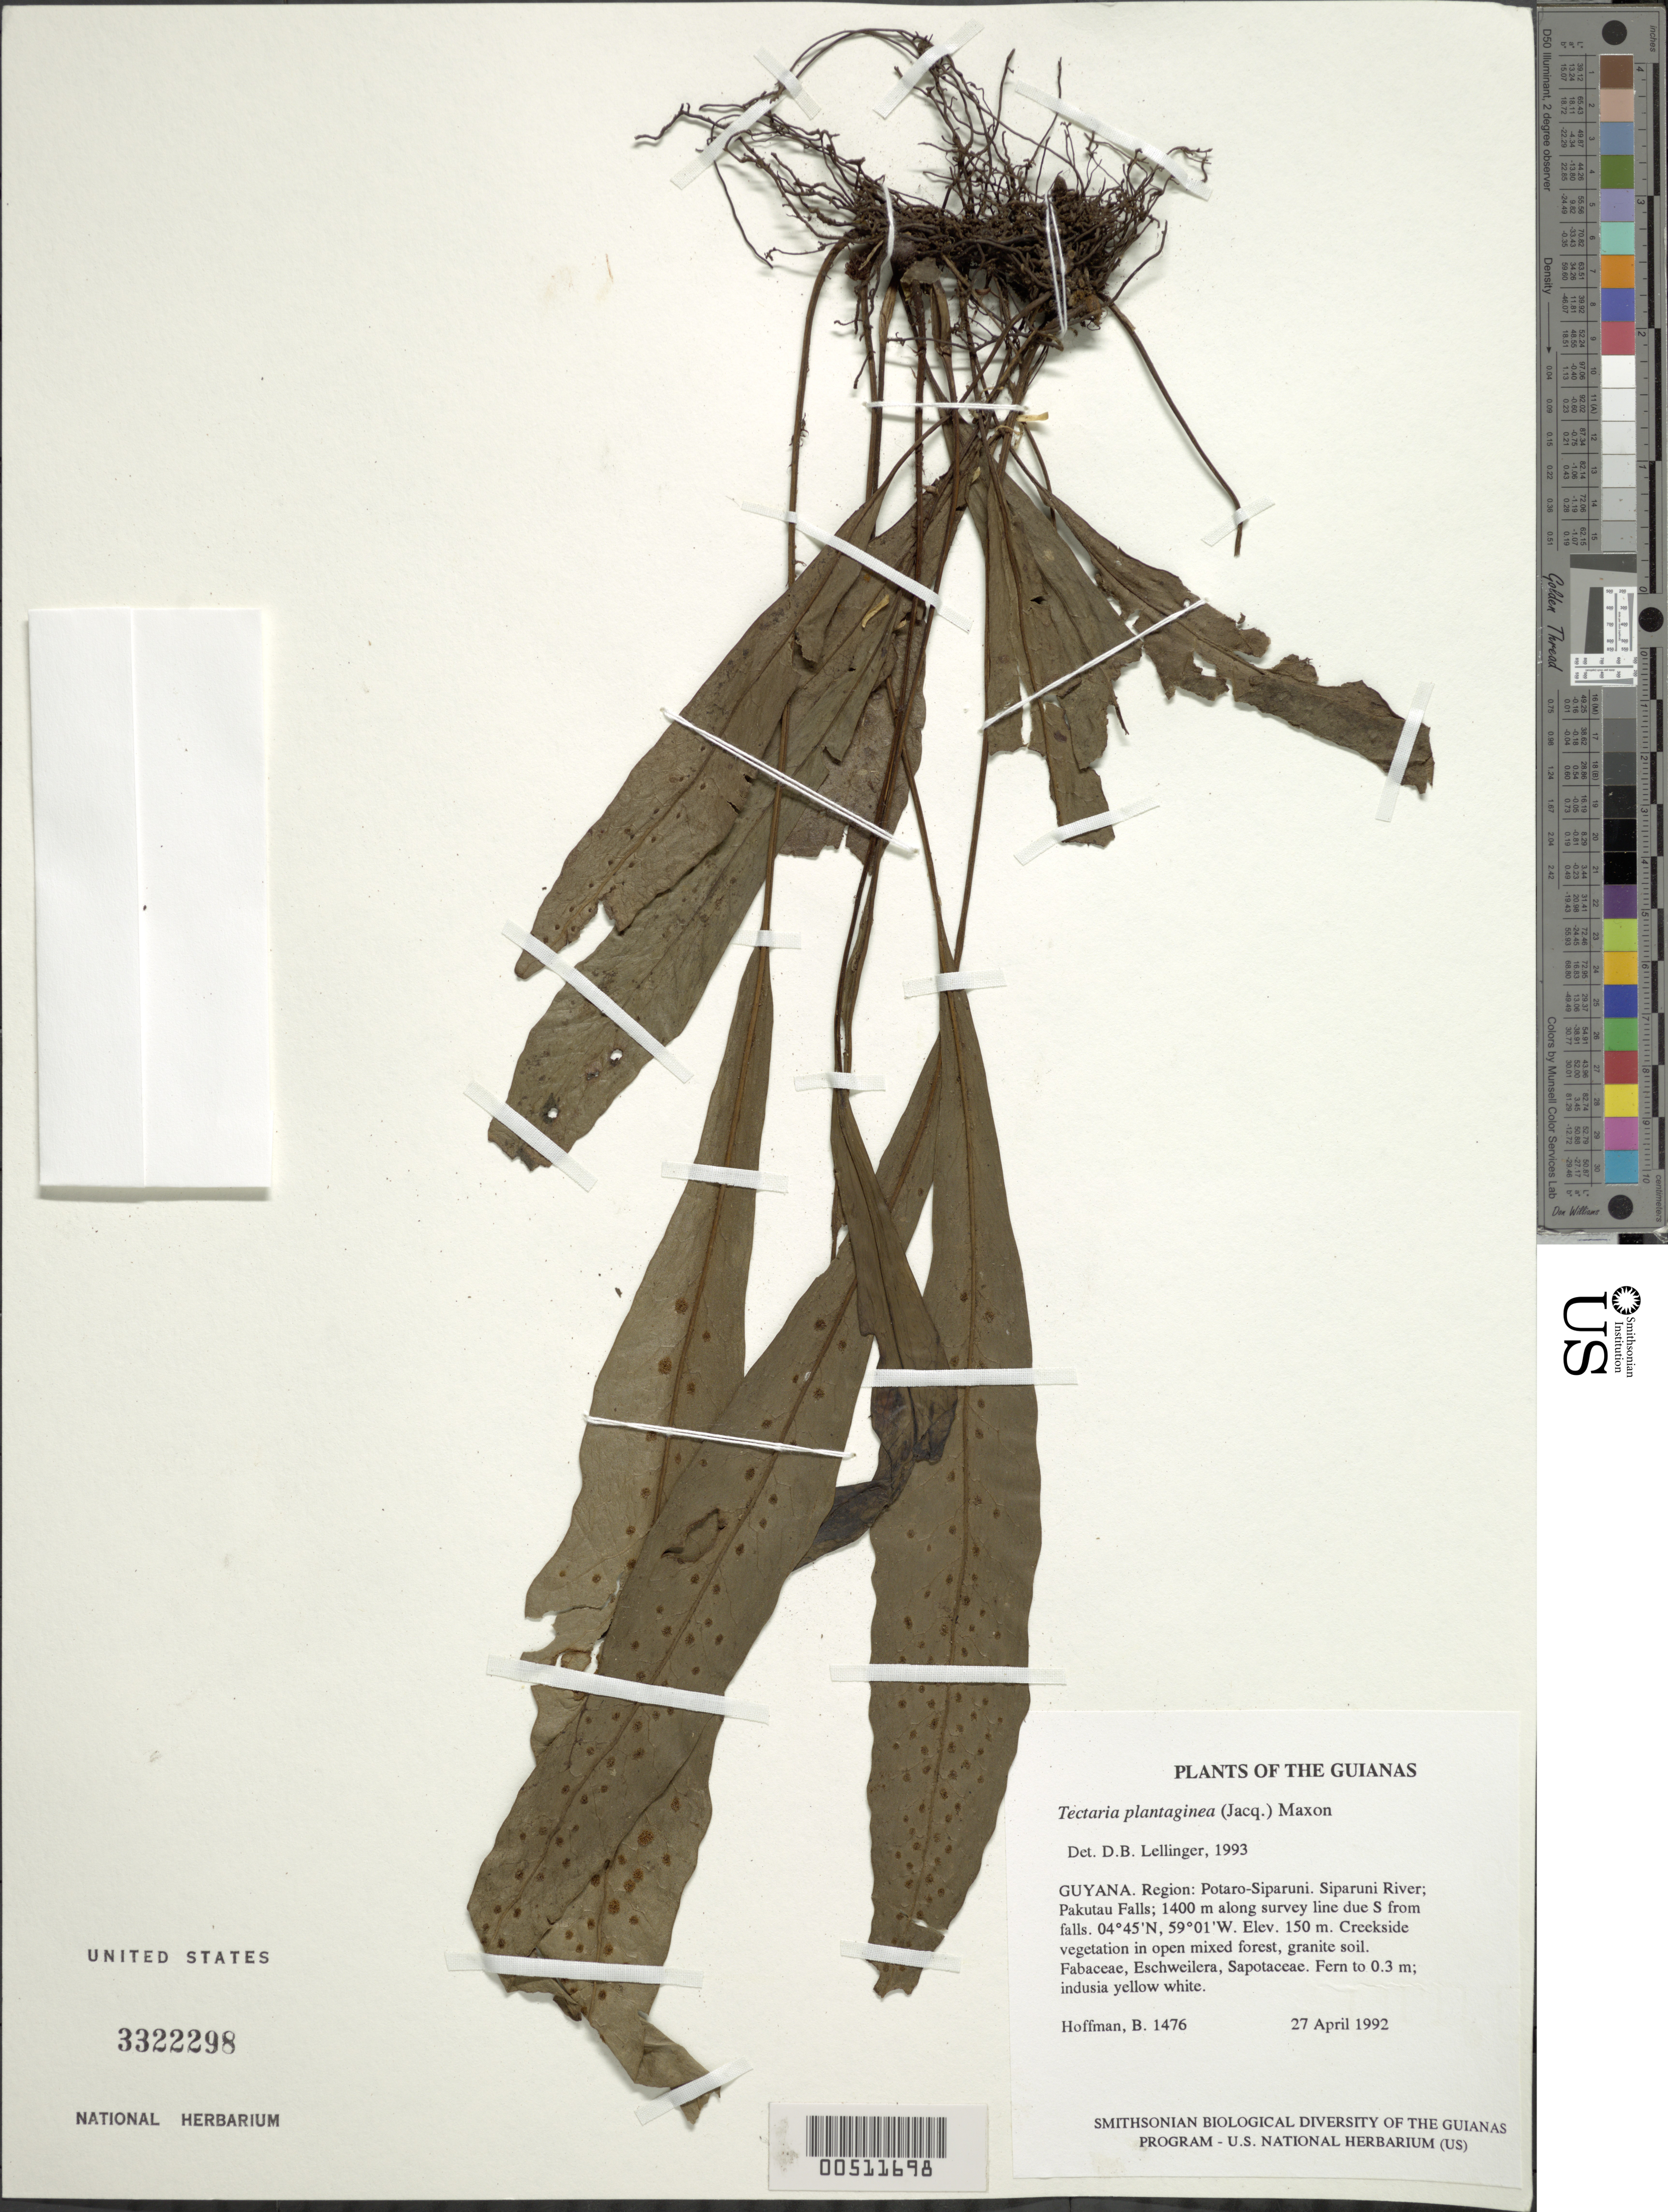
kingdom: Plantae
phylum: Tracheophyta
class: Polypodiopsida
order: Polypodiales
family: Tectariaceae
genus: Tectaria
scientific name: Tectaria plantaginea var. macrocarpa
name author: (Fée) C.V. Morton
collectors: B. Hoffman, R. T. Pennington, G. Gharbarran & C. Capellaro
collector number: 1476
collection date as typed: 27 April 1992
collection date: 1992-04-27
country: Guyana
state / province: Potaro-Siparuni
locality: Siparuni River; Pakutau Falls; 1400 m along survey line due S from falls. Iwokrama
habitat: Creekside vegetation in open mixed forest, granite soil. Fabaceae, Eschweilera, Sapotaceae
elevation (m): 150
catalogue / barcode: US 3322298